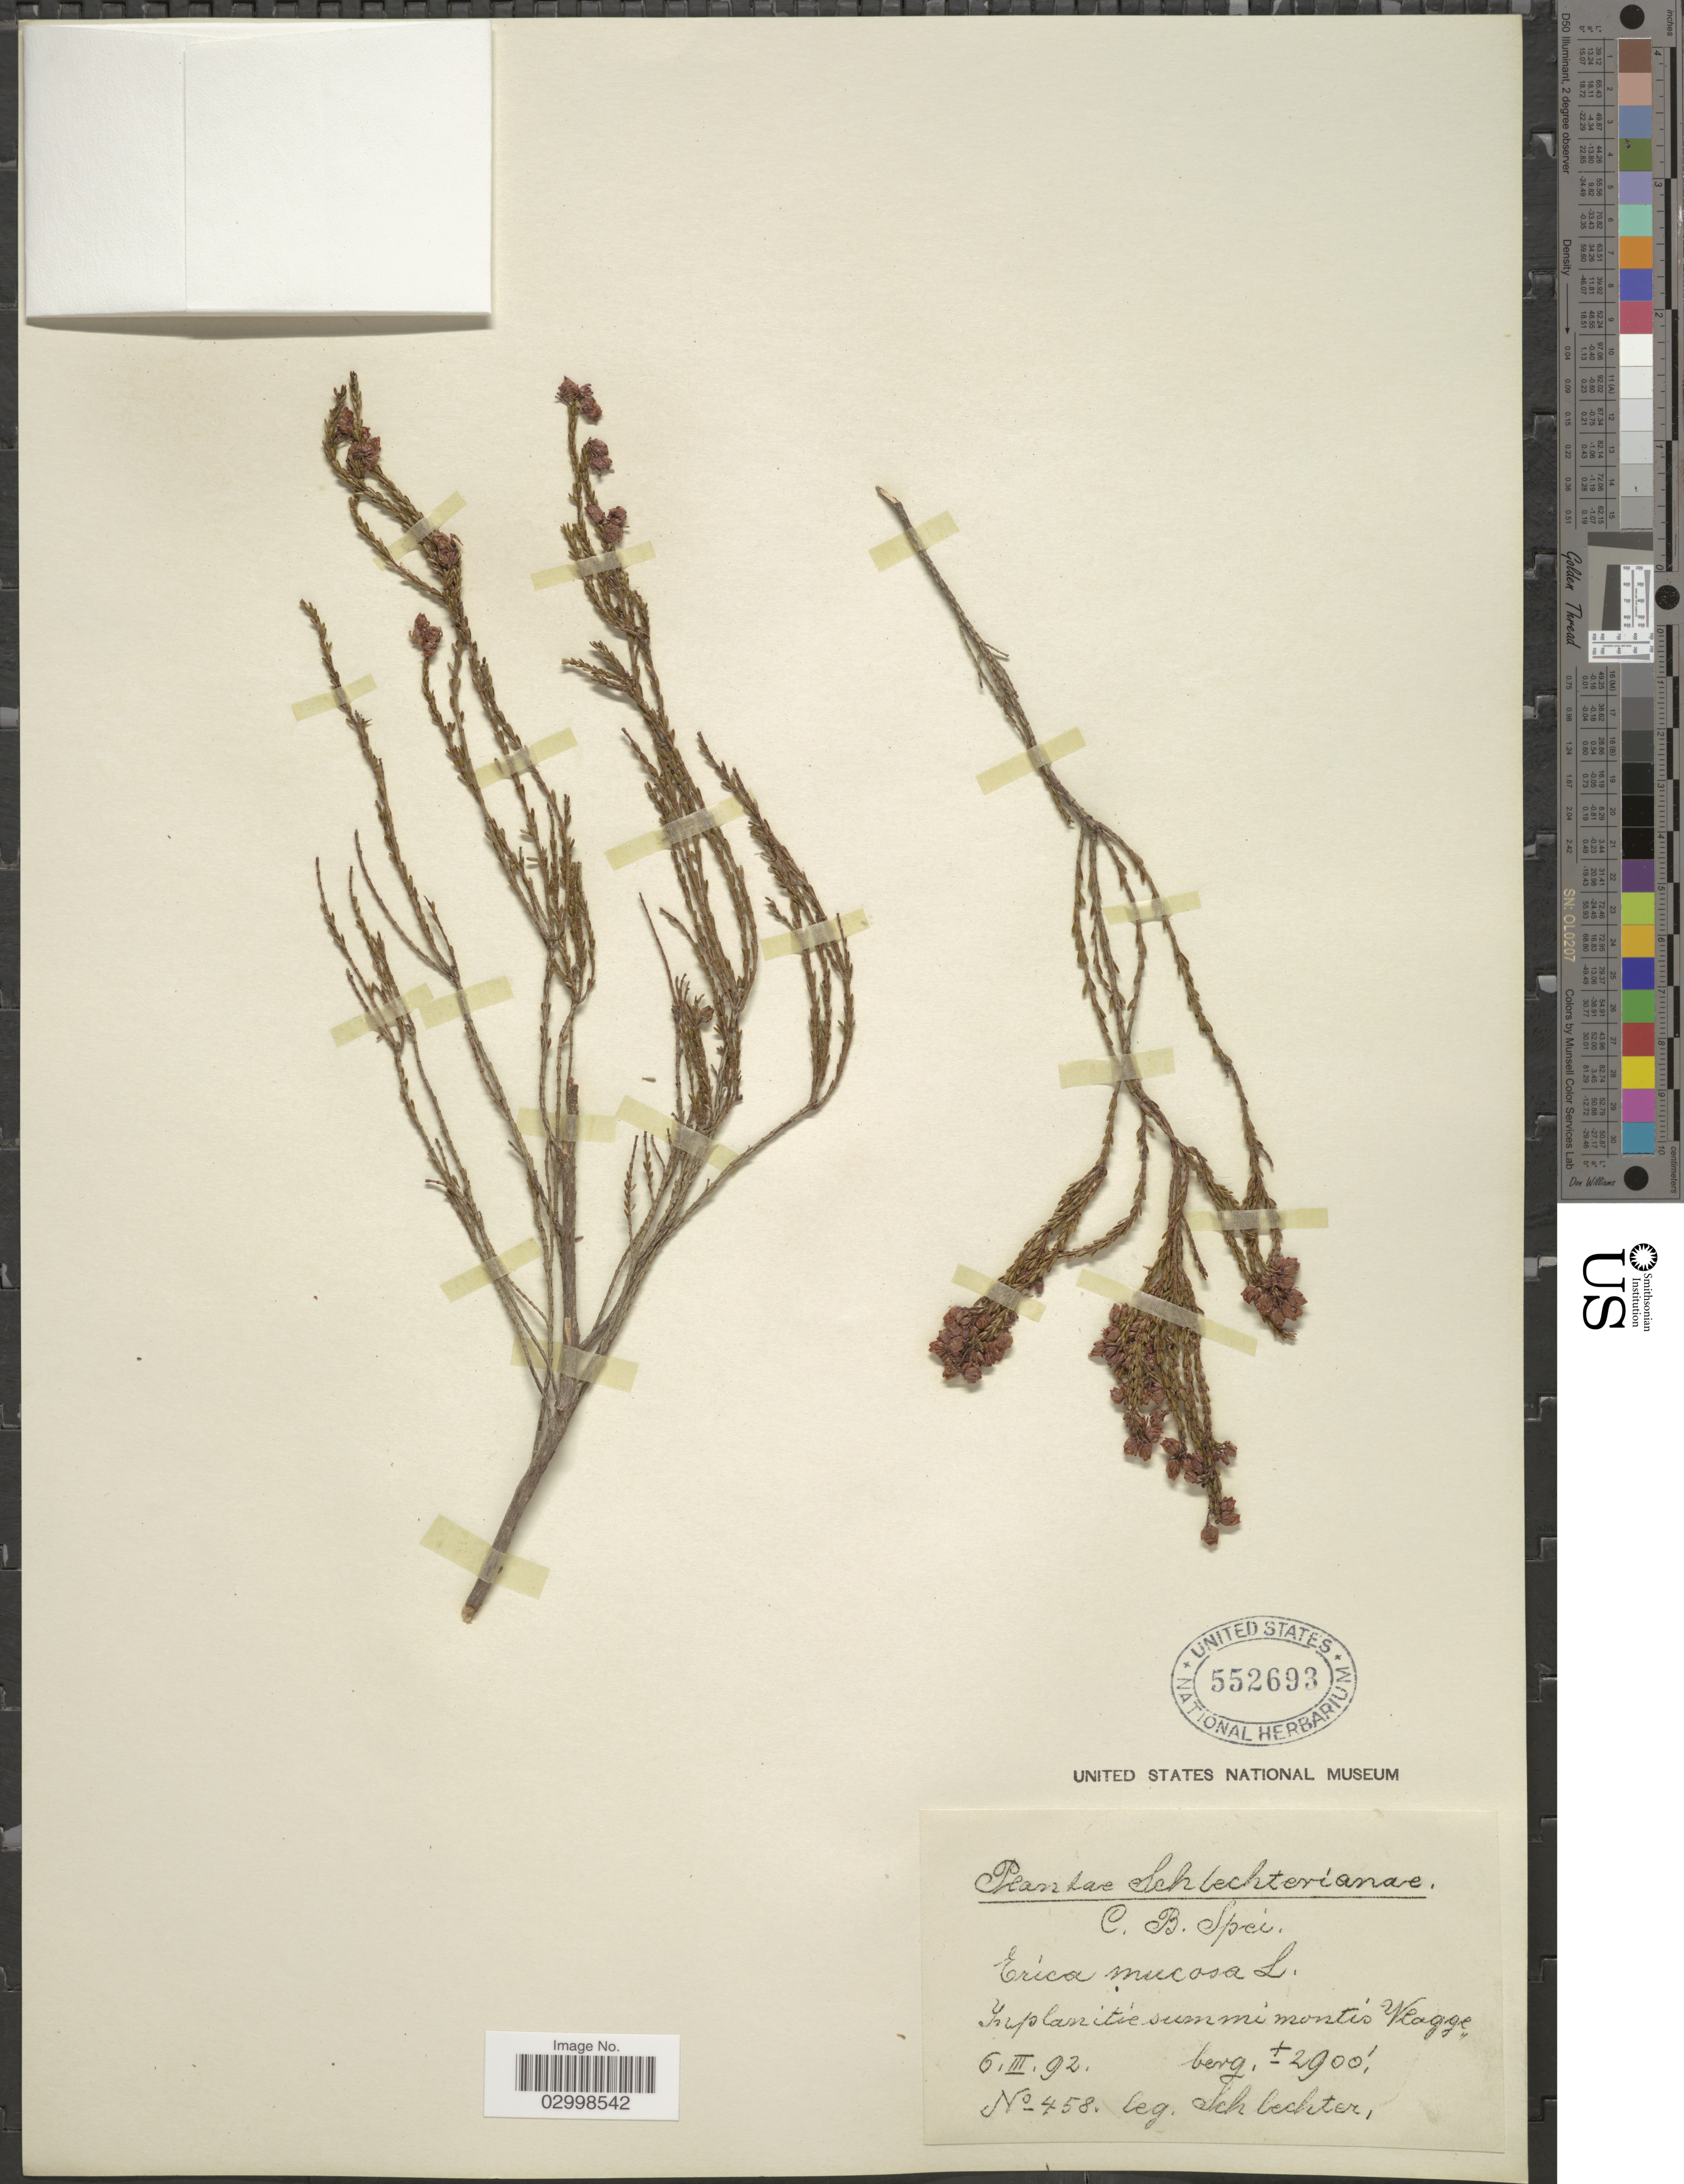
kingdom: Plantae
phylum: Tracheophyta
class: Magnoliopsida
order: Ericales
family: Ericaceae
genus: Erica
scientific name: Erica mucosa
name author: (Aiton) E.G.H. Oliv.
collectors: Schlechter, --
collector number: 458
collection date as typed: Transcribed d/m/y: 6/3/92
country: South Africa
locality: C. B. Spei, in planitie summi montis Vlagge.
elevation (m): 884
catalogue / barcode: US 552693